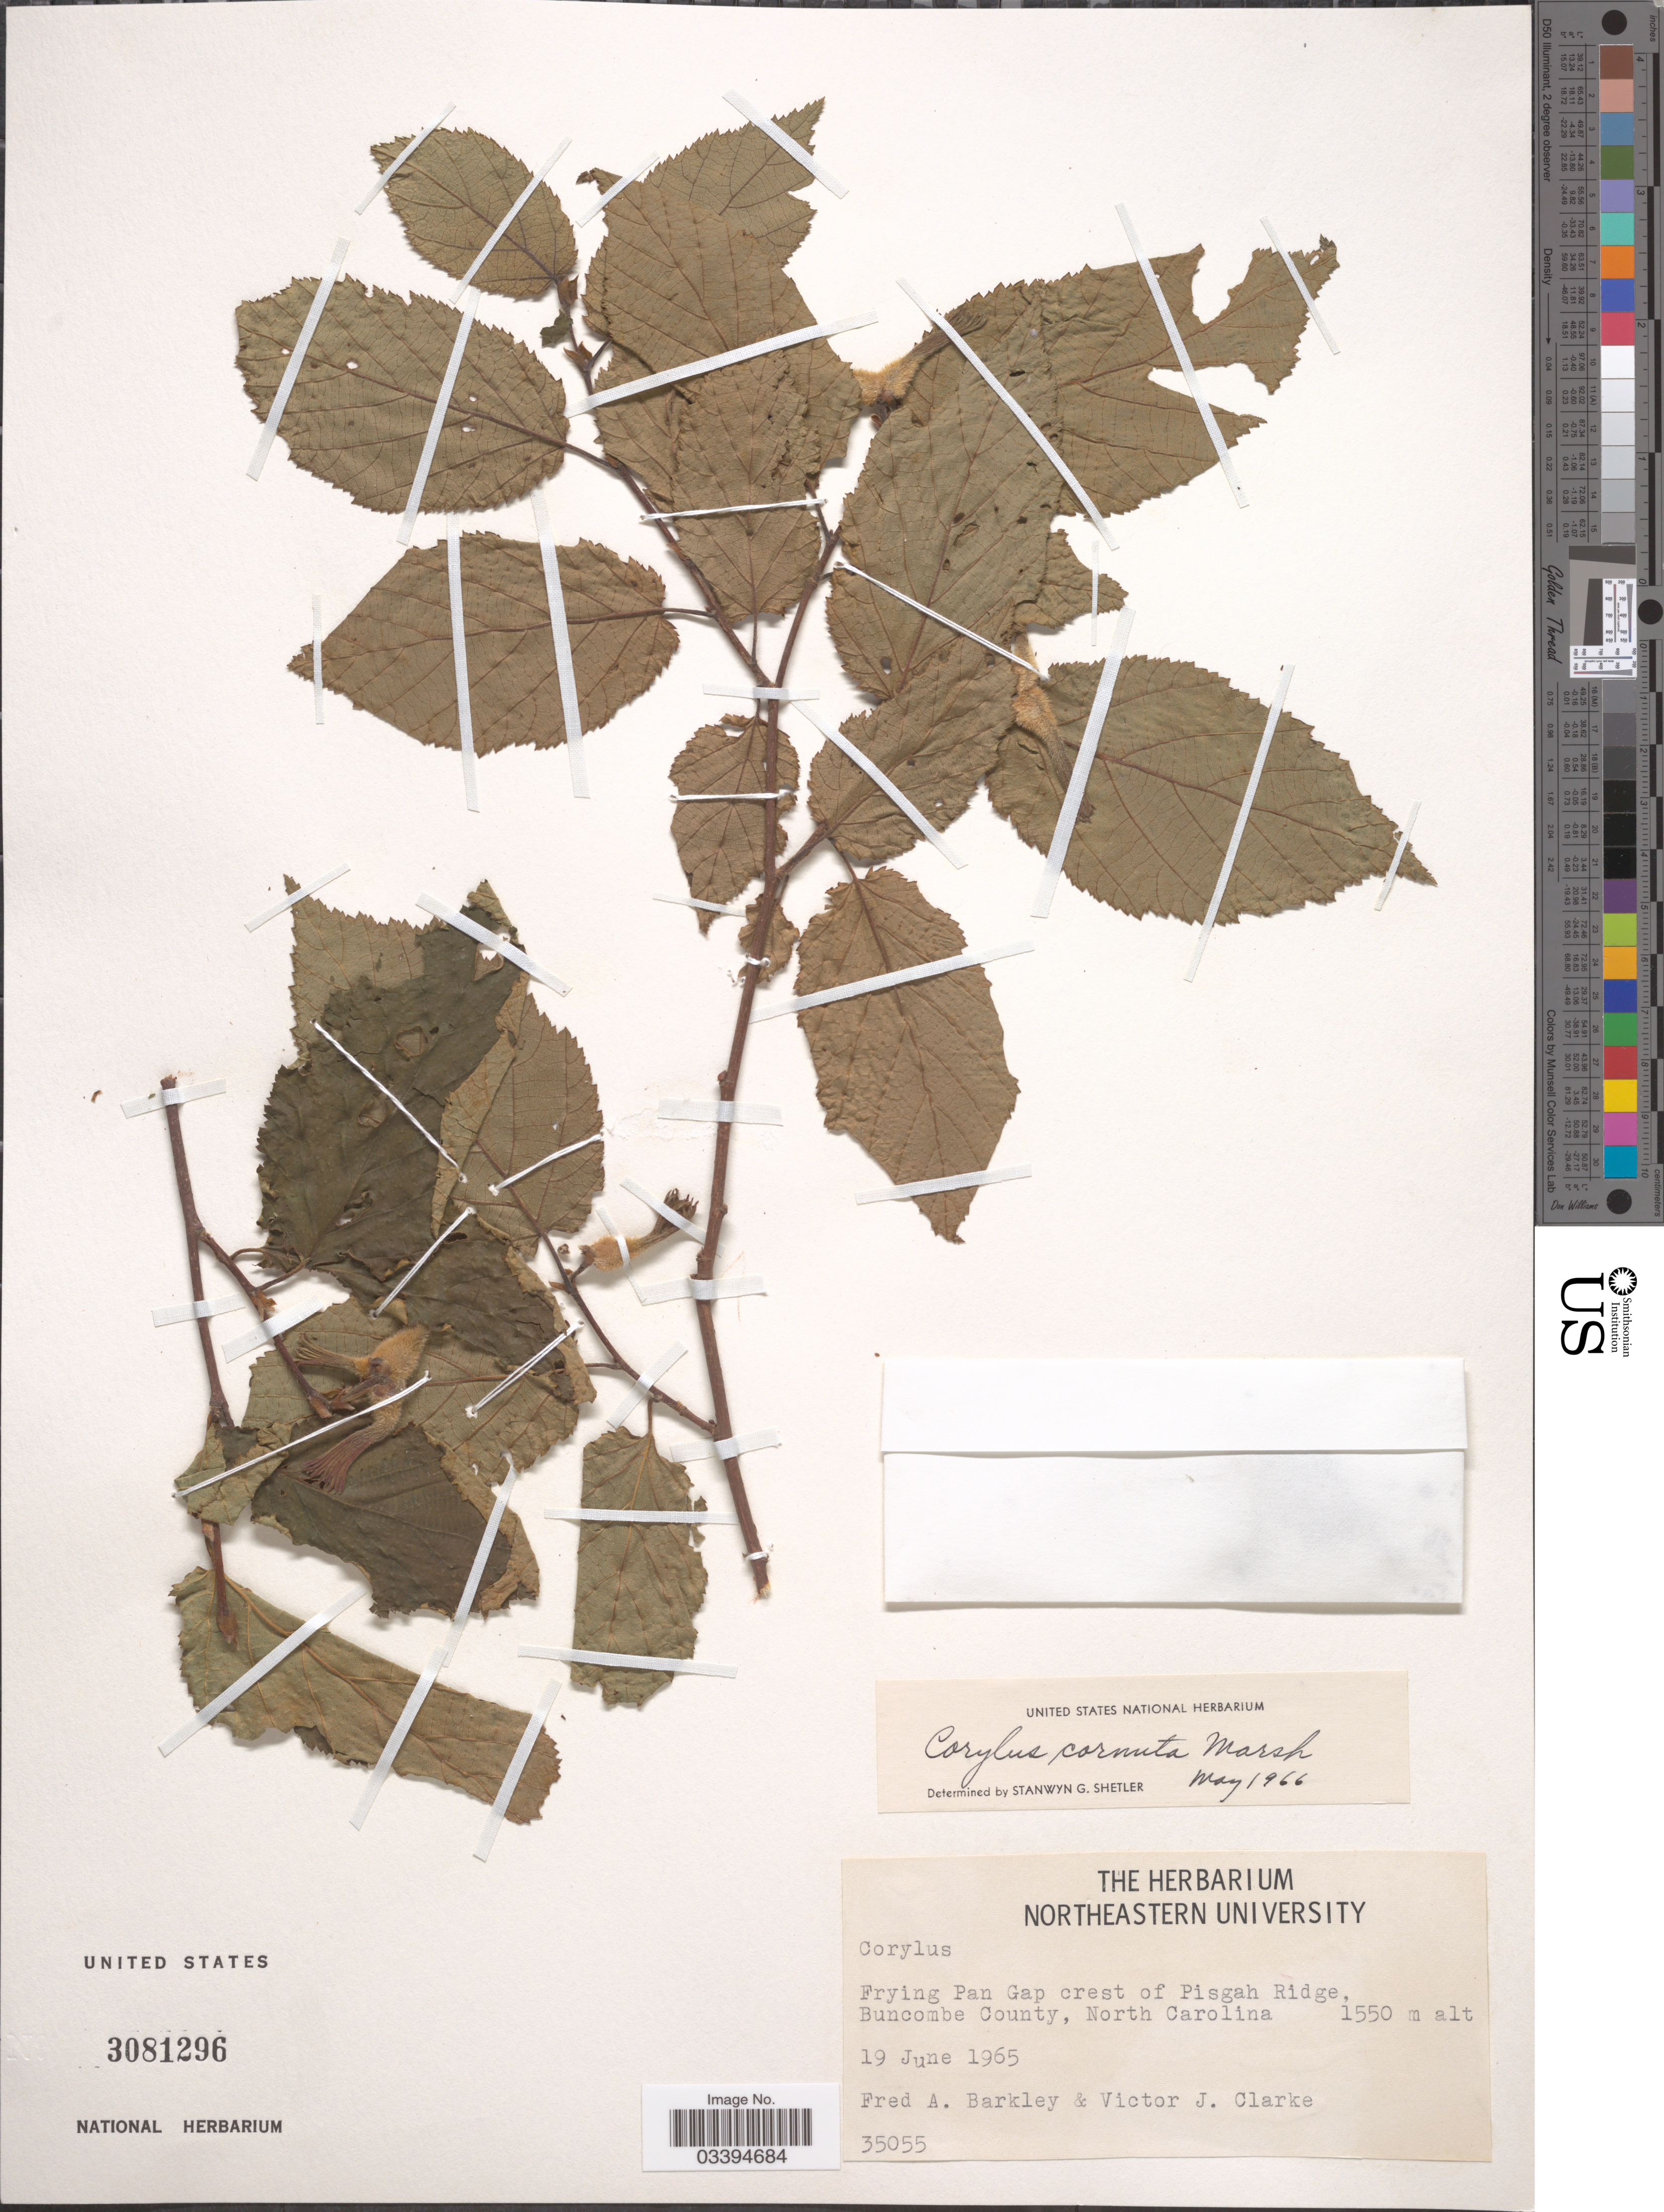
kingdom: Plantae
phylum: Tracheophyta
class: Magnoliopsida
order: Fagales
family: Betulaceae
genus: Corylus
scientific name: Corylus cornuta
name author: Marshall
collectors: F. A. Barkley & V. Clarke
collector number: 35055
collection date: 1965-06-19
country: United States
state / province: North Carolina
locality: Frying Pan Gap crest of Pisgah Ridge, Buncombe County.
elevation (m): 1550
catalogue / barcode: US 3081296